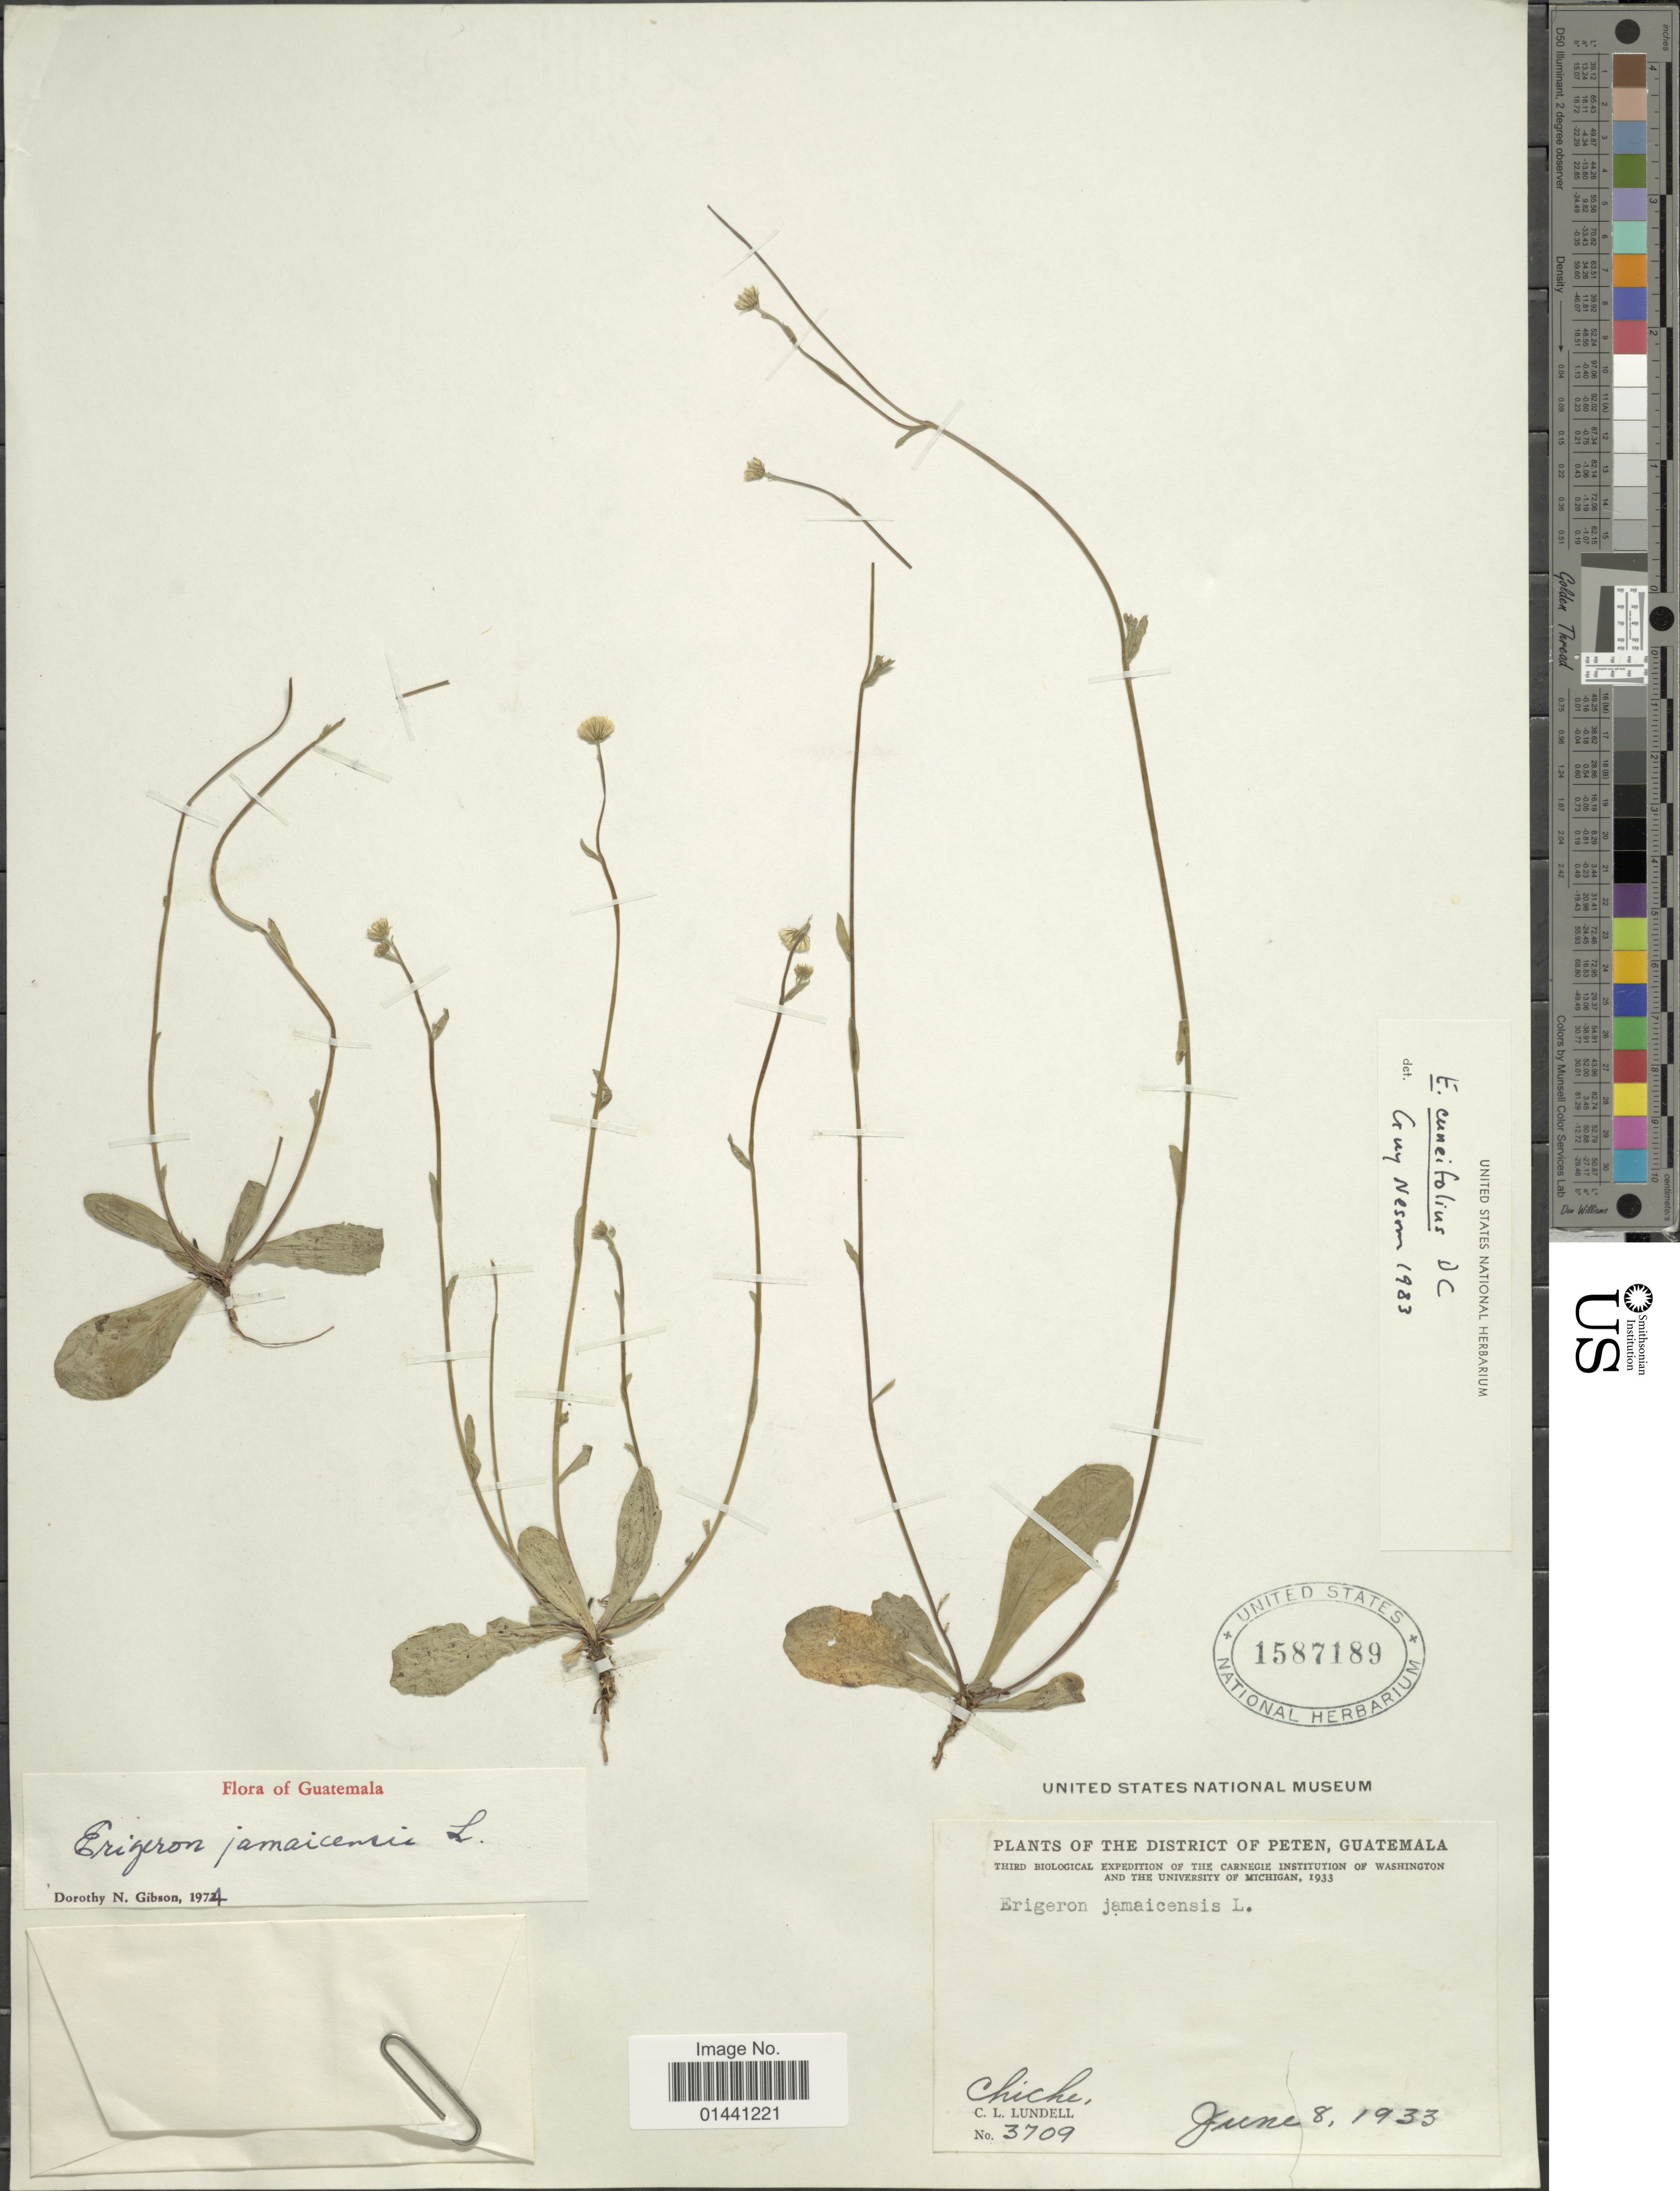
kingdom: Plantae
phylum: Tracheophyta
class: Magnoliopsida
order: Asterales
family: Asteraceae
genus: Erigeron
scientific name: Erigeron cuneifolius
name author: DC.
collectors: C. L. Lundell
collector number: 3709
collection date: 1933-06-08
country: Guatemala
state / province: El Petén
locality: Chice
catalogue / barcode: US 1587189